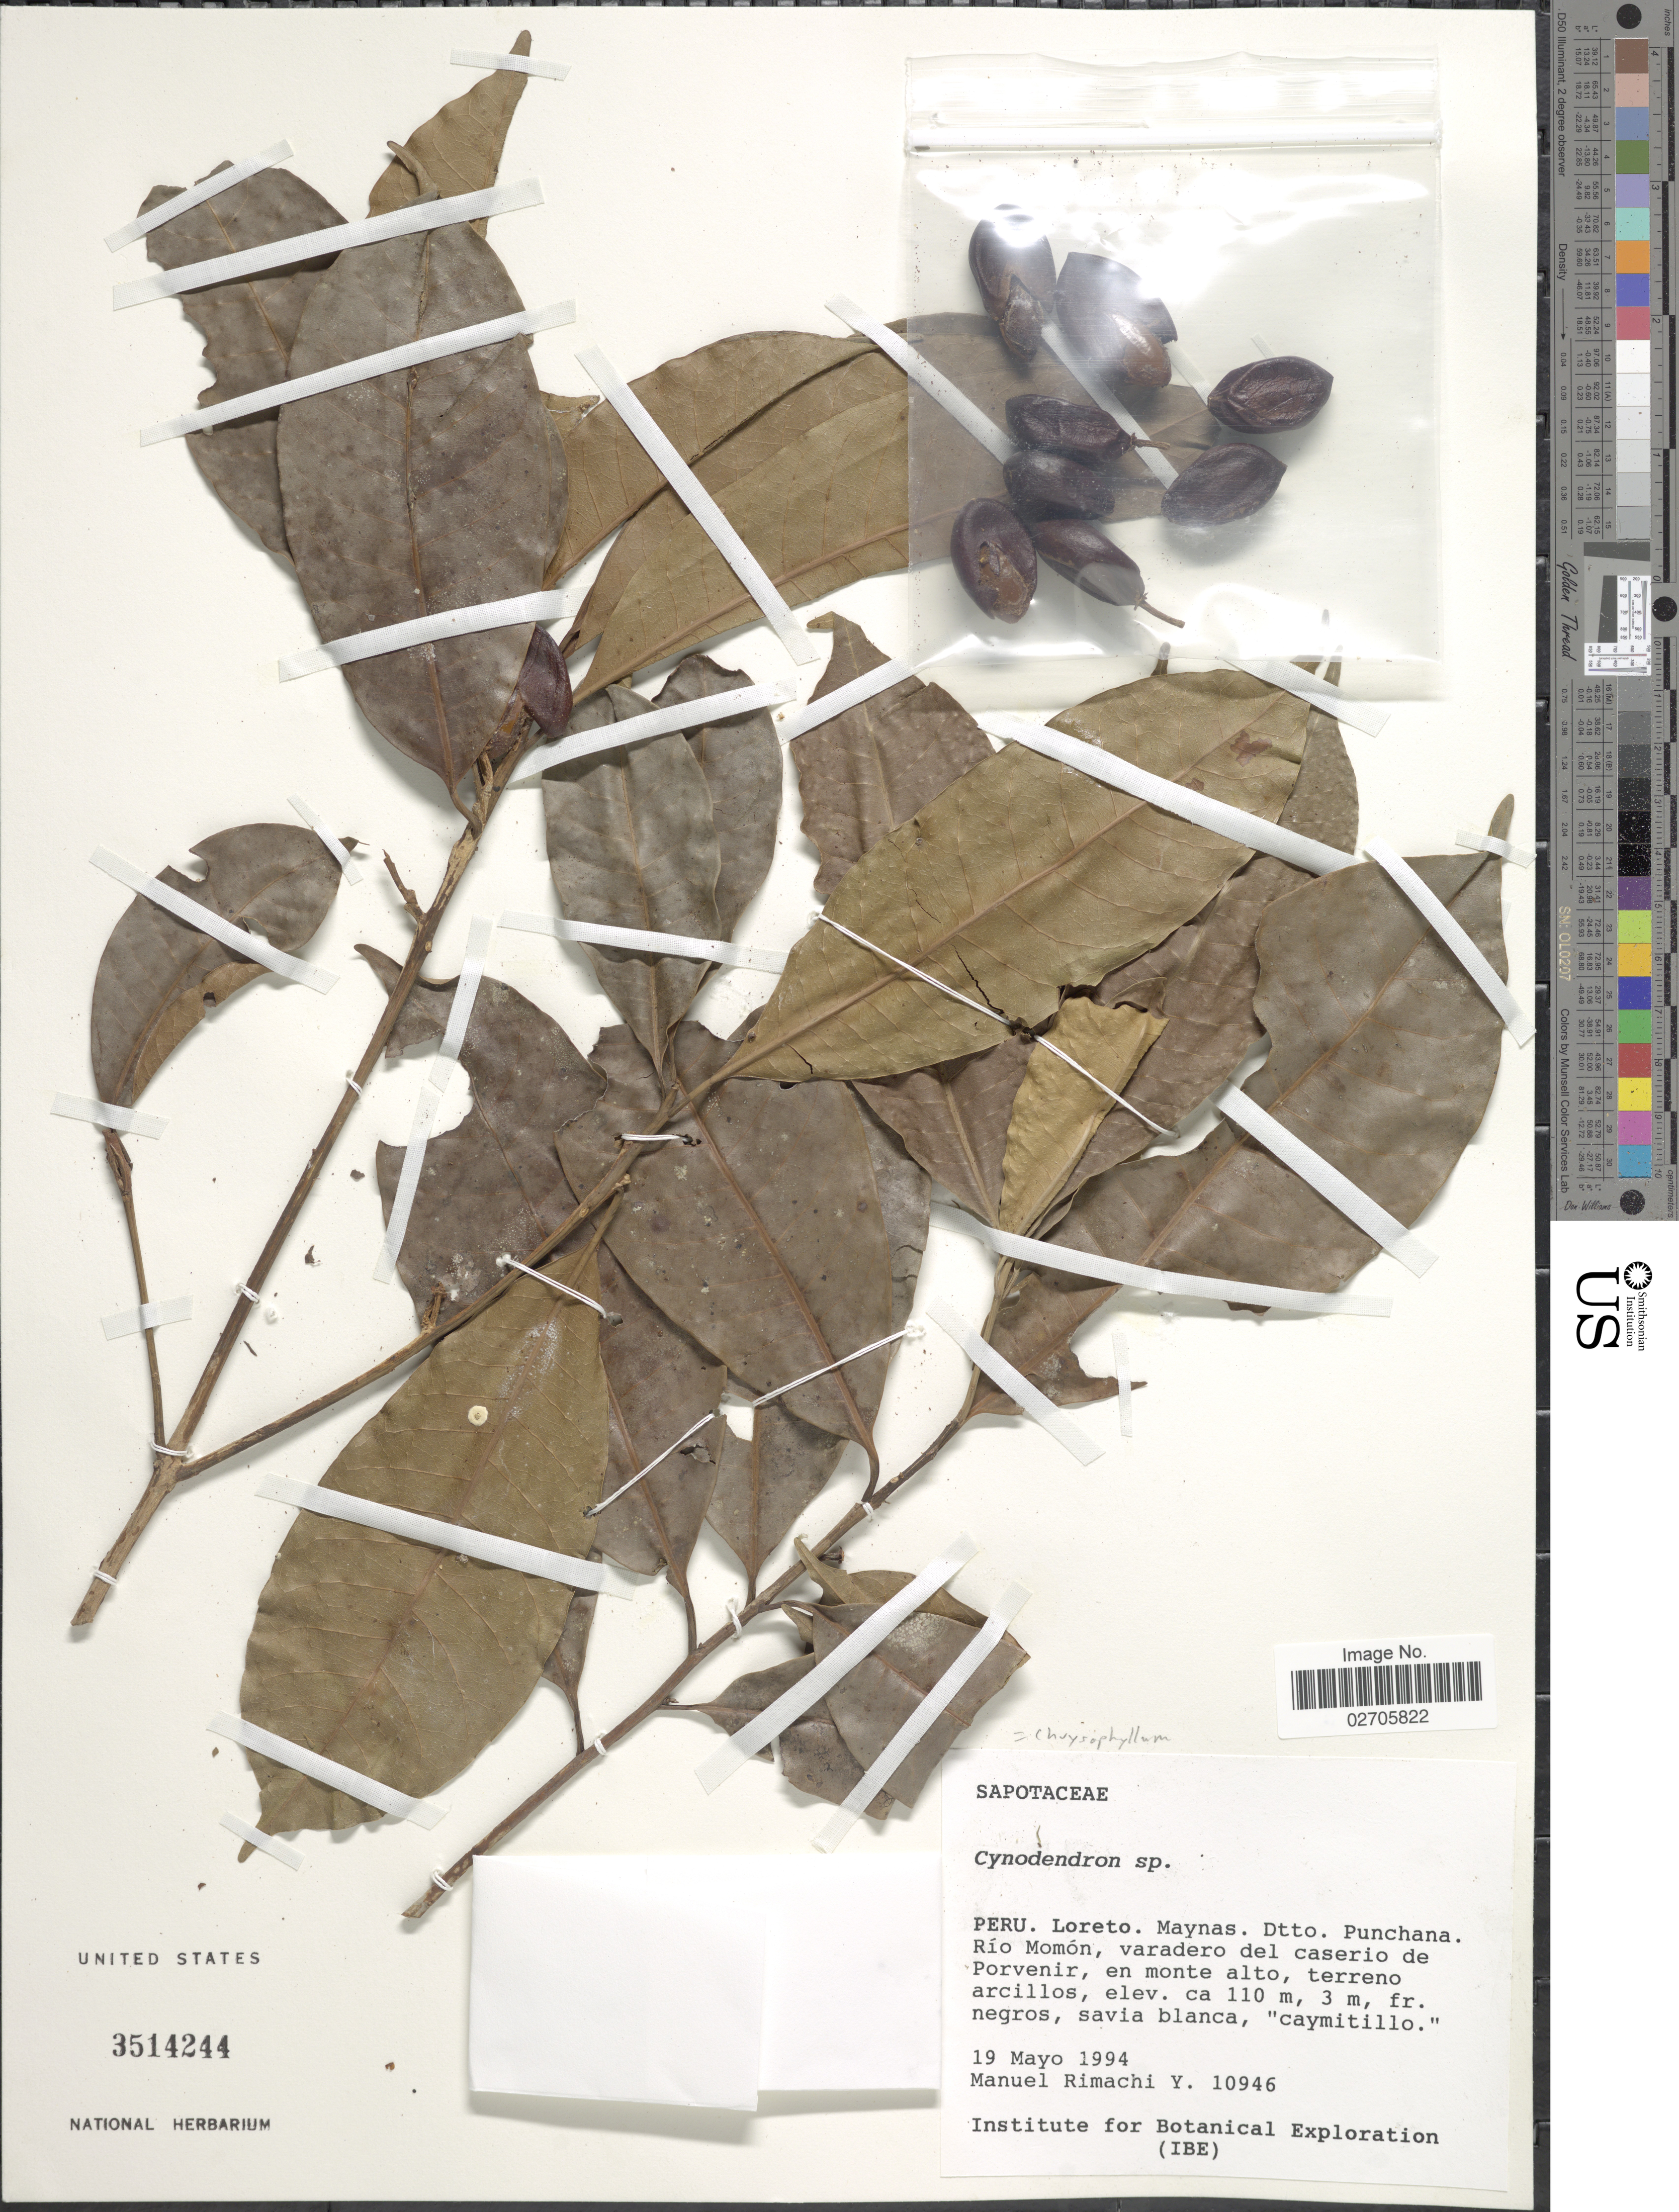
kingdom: Plantae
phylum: Tracheophyta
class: Magnoliopsida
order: Ericales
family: Sapotaceae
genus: Chrysophyllum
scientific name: Chrysophyllum sp.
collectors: M. Rimachi Y.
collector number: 10946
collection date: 1994-05-19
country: Peru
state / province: Loreto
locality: Maynas. Dtto Punchana. Río Momón, varadero del caserio de Porvenir, en monte alto, terreno arcillos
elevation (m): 110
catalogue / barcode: US 3514244